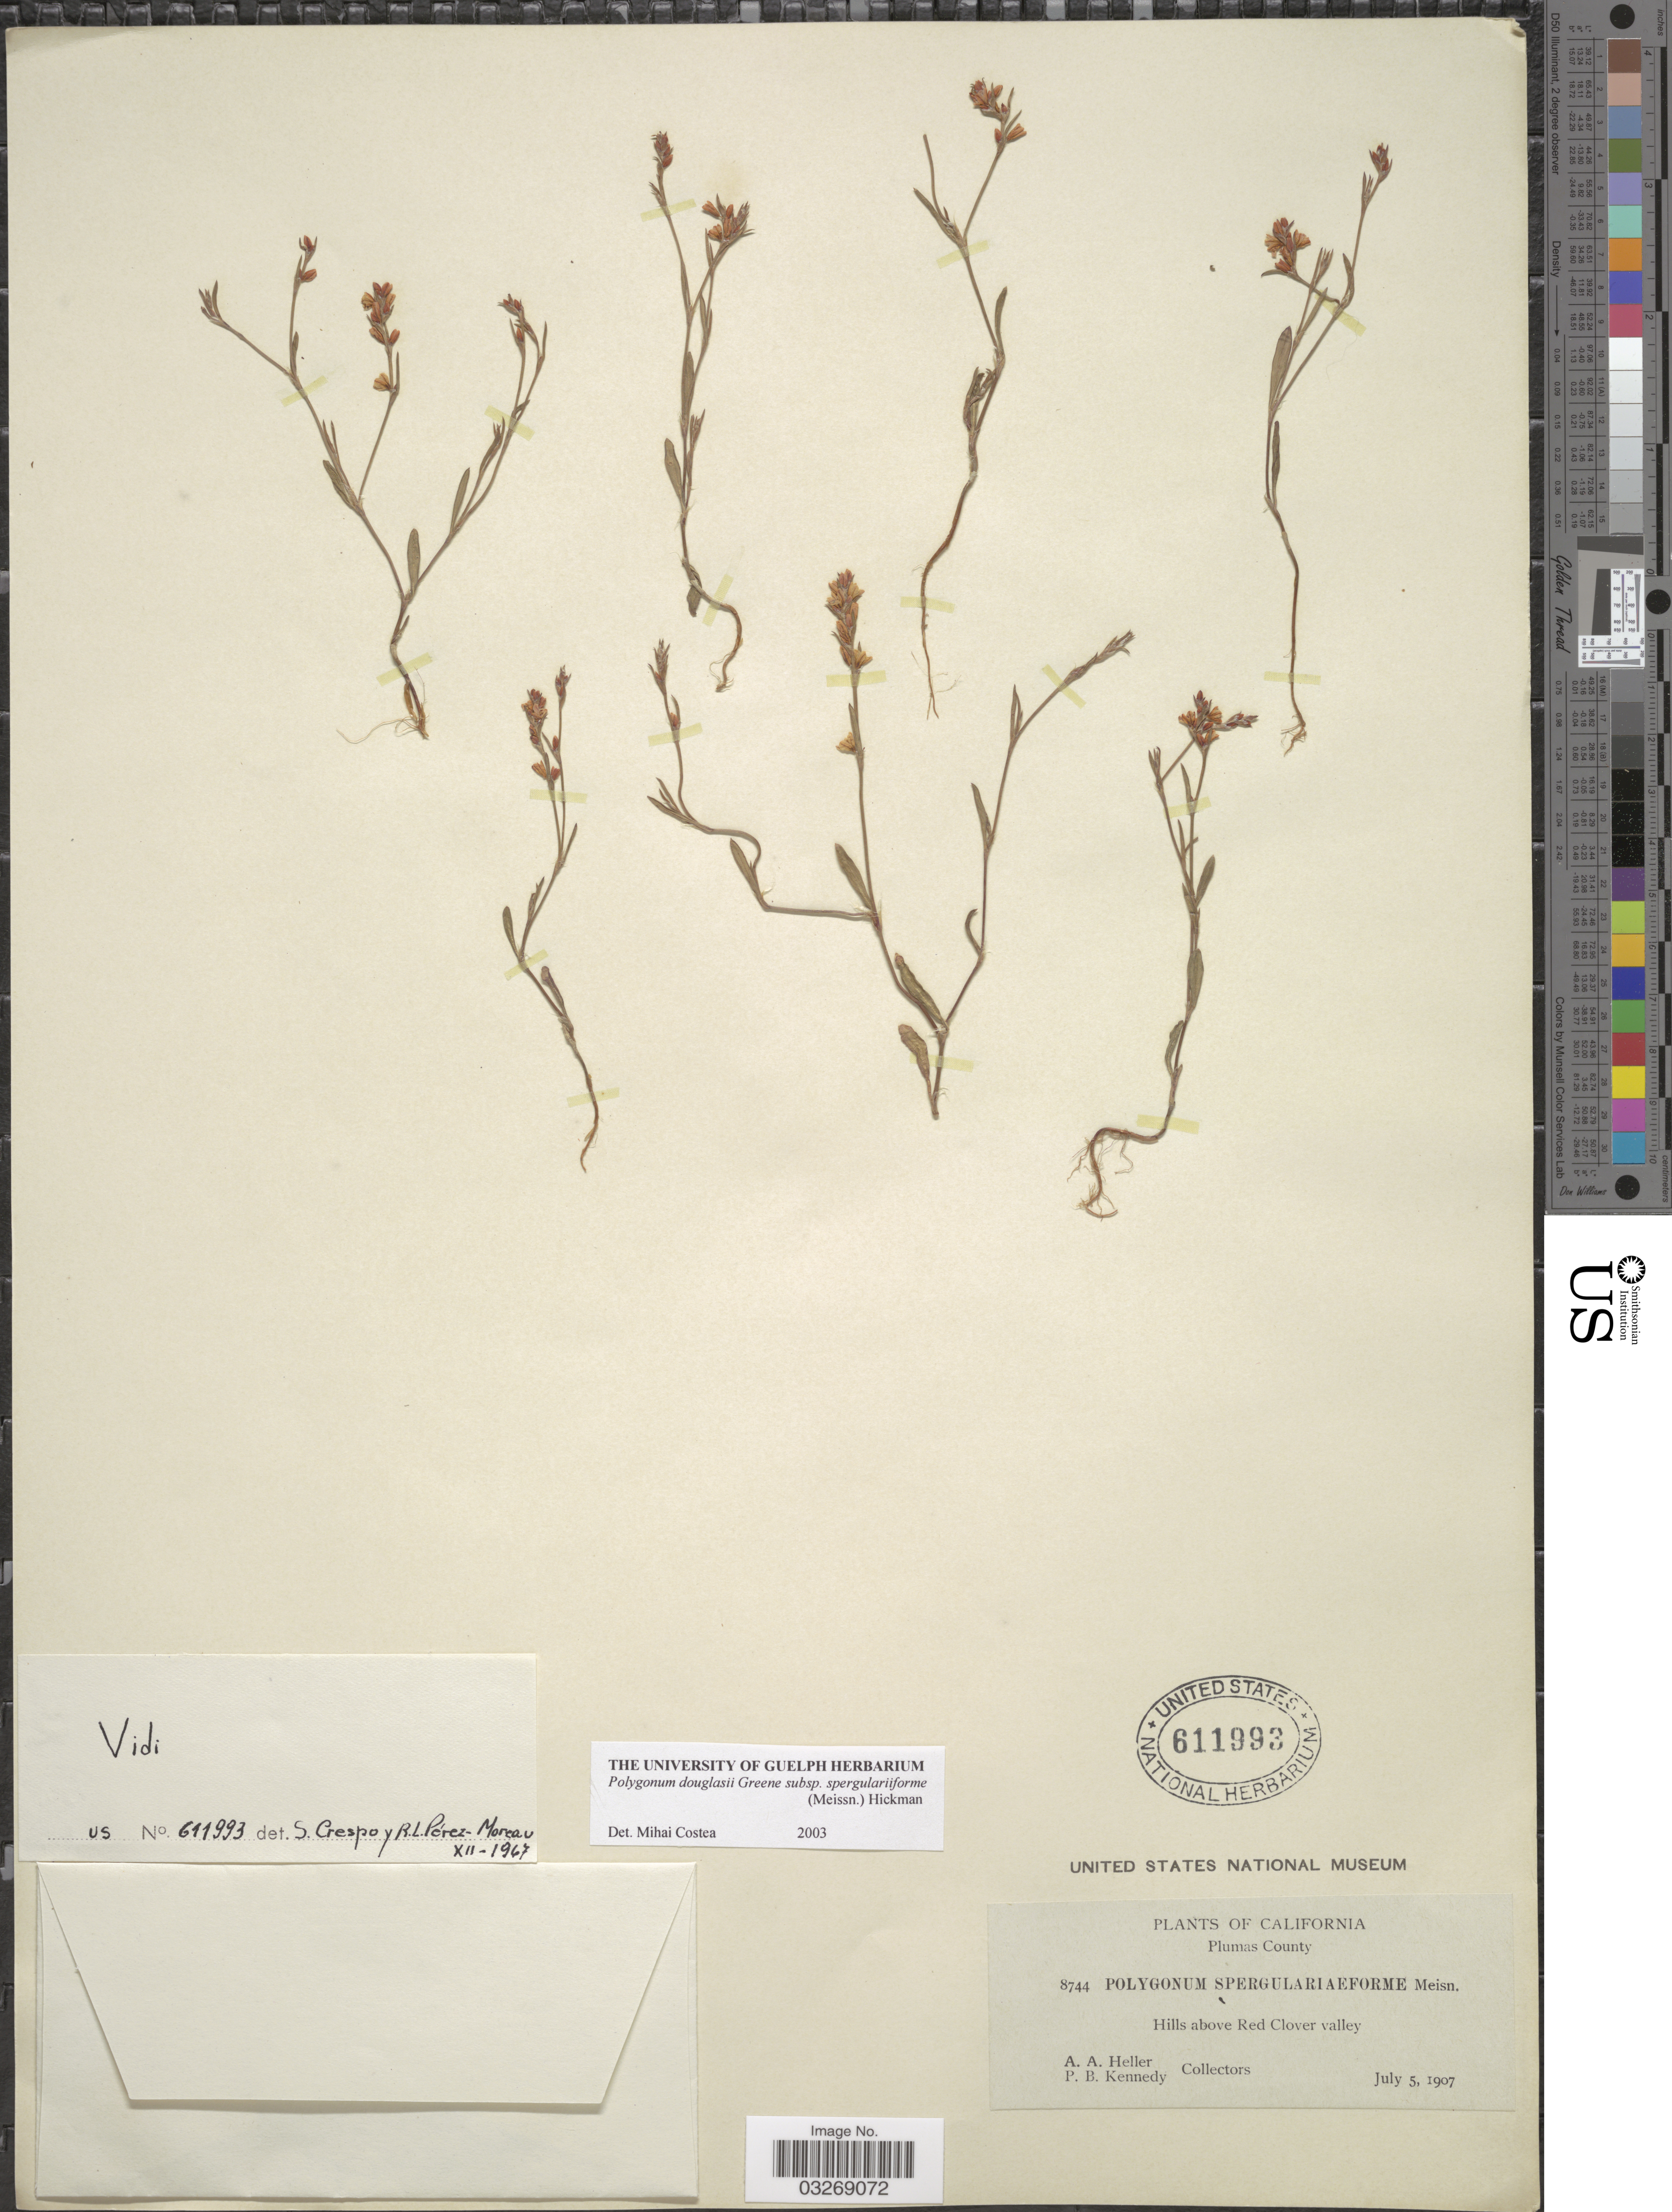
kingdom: Plantae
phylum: Tracheophyta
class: Magnoliopsida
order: Caryophyllales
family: Polygonaceae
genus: Polygonum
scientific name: Polygonum douglasii subsp. spergulariiforme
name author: (Meisn. ex Small) Hickman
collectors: A. A. Heller & P. B. Kennedy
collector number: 8744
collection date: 1907-07-05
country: United States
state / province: California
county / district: Plumas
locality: Plumas County. Hills above Red Clover valley.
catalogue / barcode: US 611993